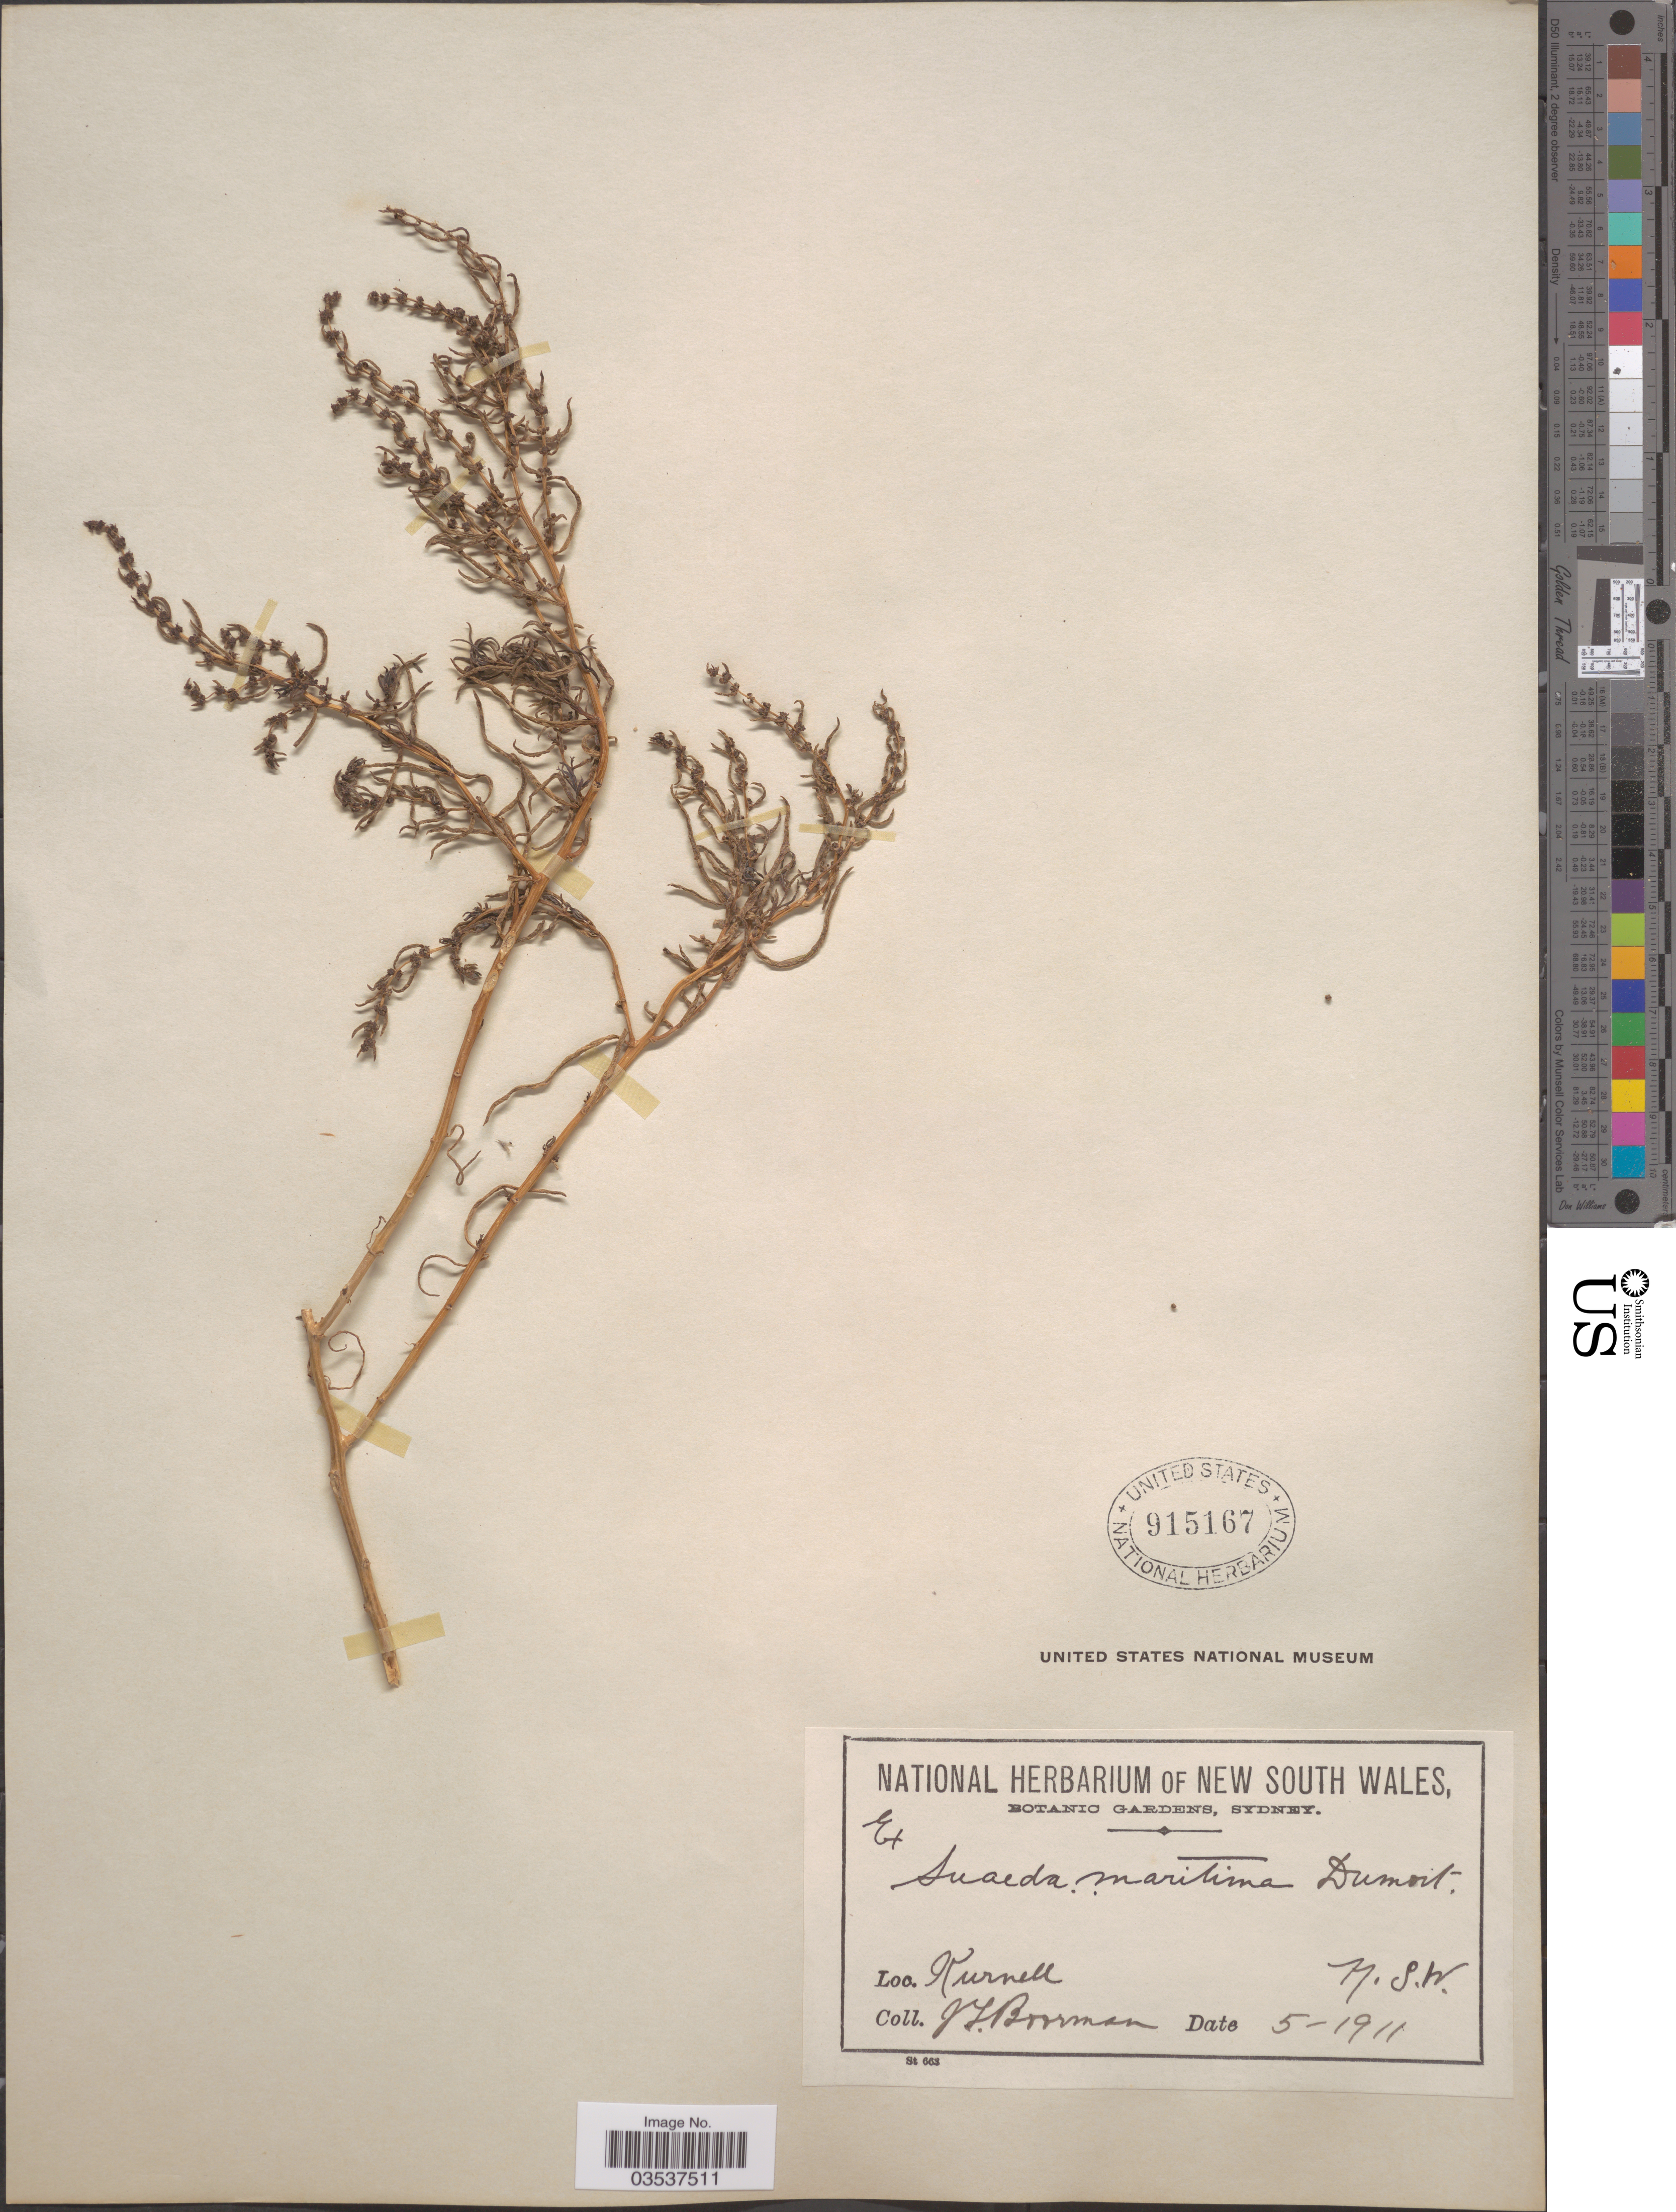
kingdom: Plantae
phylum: Tracheophyta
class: Magnoliopsida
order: Caryophyllales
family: Amaranthaceae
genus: Suaeda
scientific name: Suaeda maritima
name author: (L.) Dumort.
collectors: J. Boorman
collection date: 1911-05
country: Australia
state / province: New South Wales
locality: Kurnell. N.S.W.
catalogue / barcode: US 915167